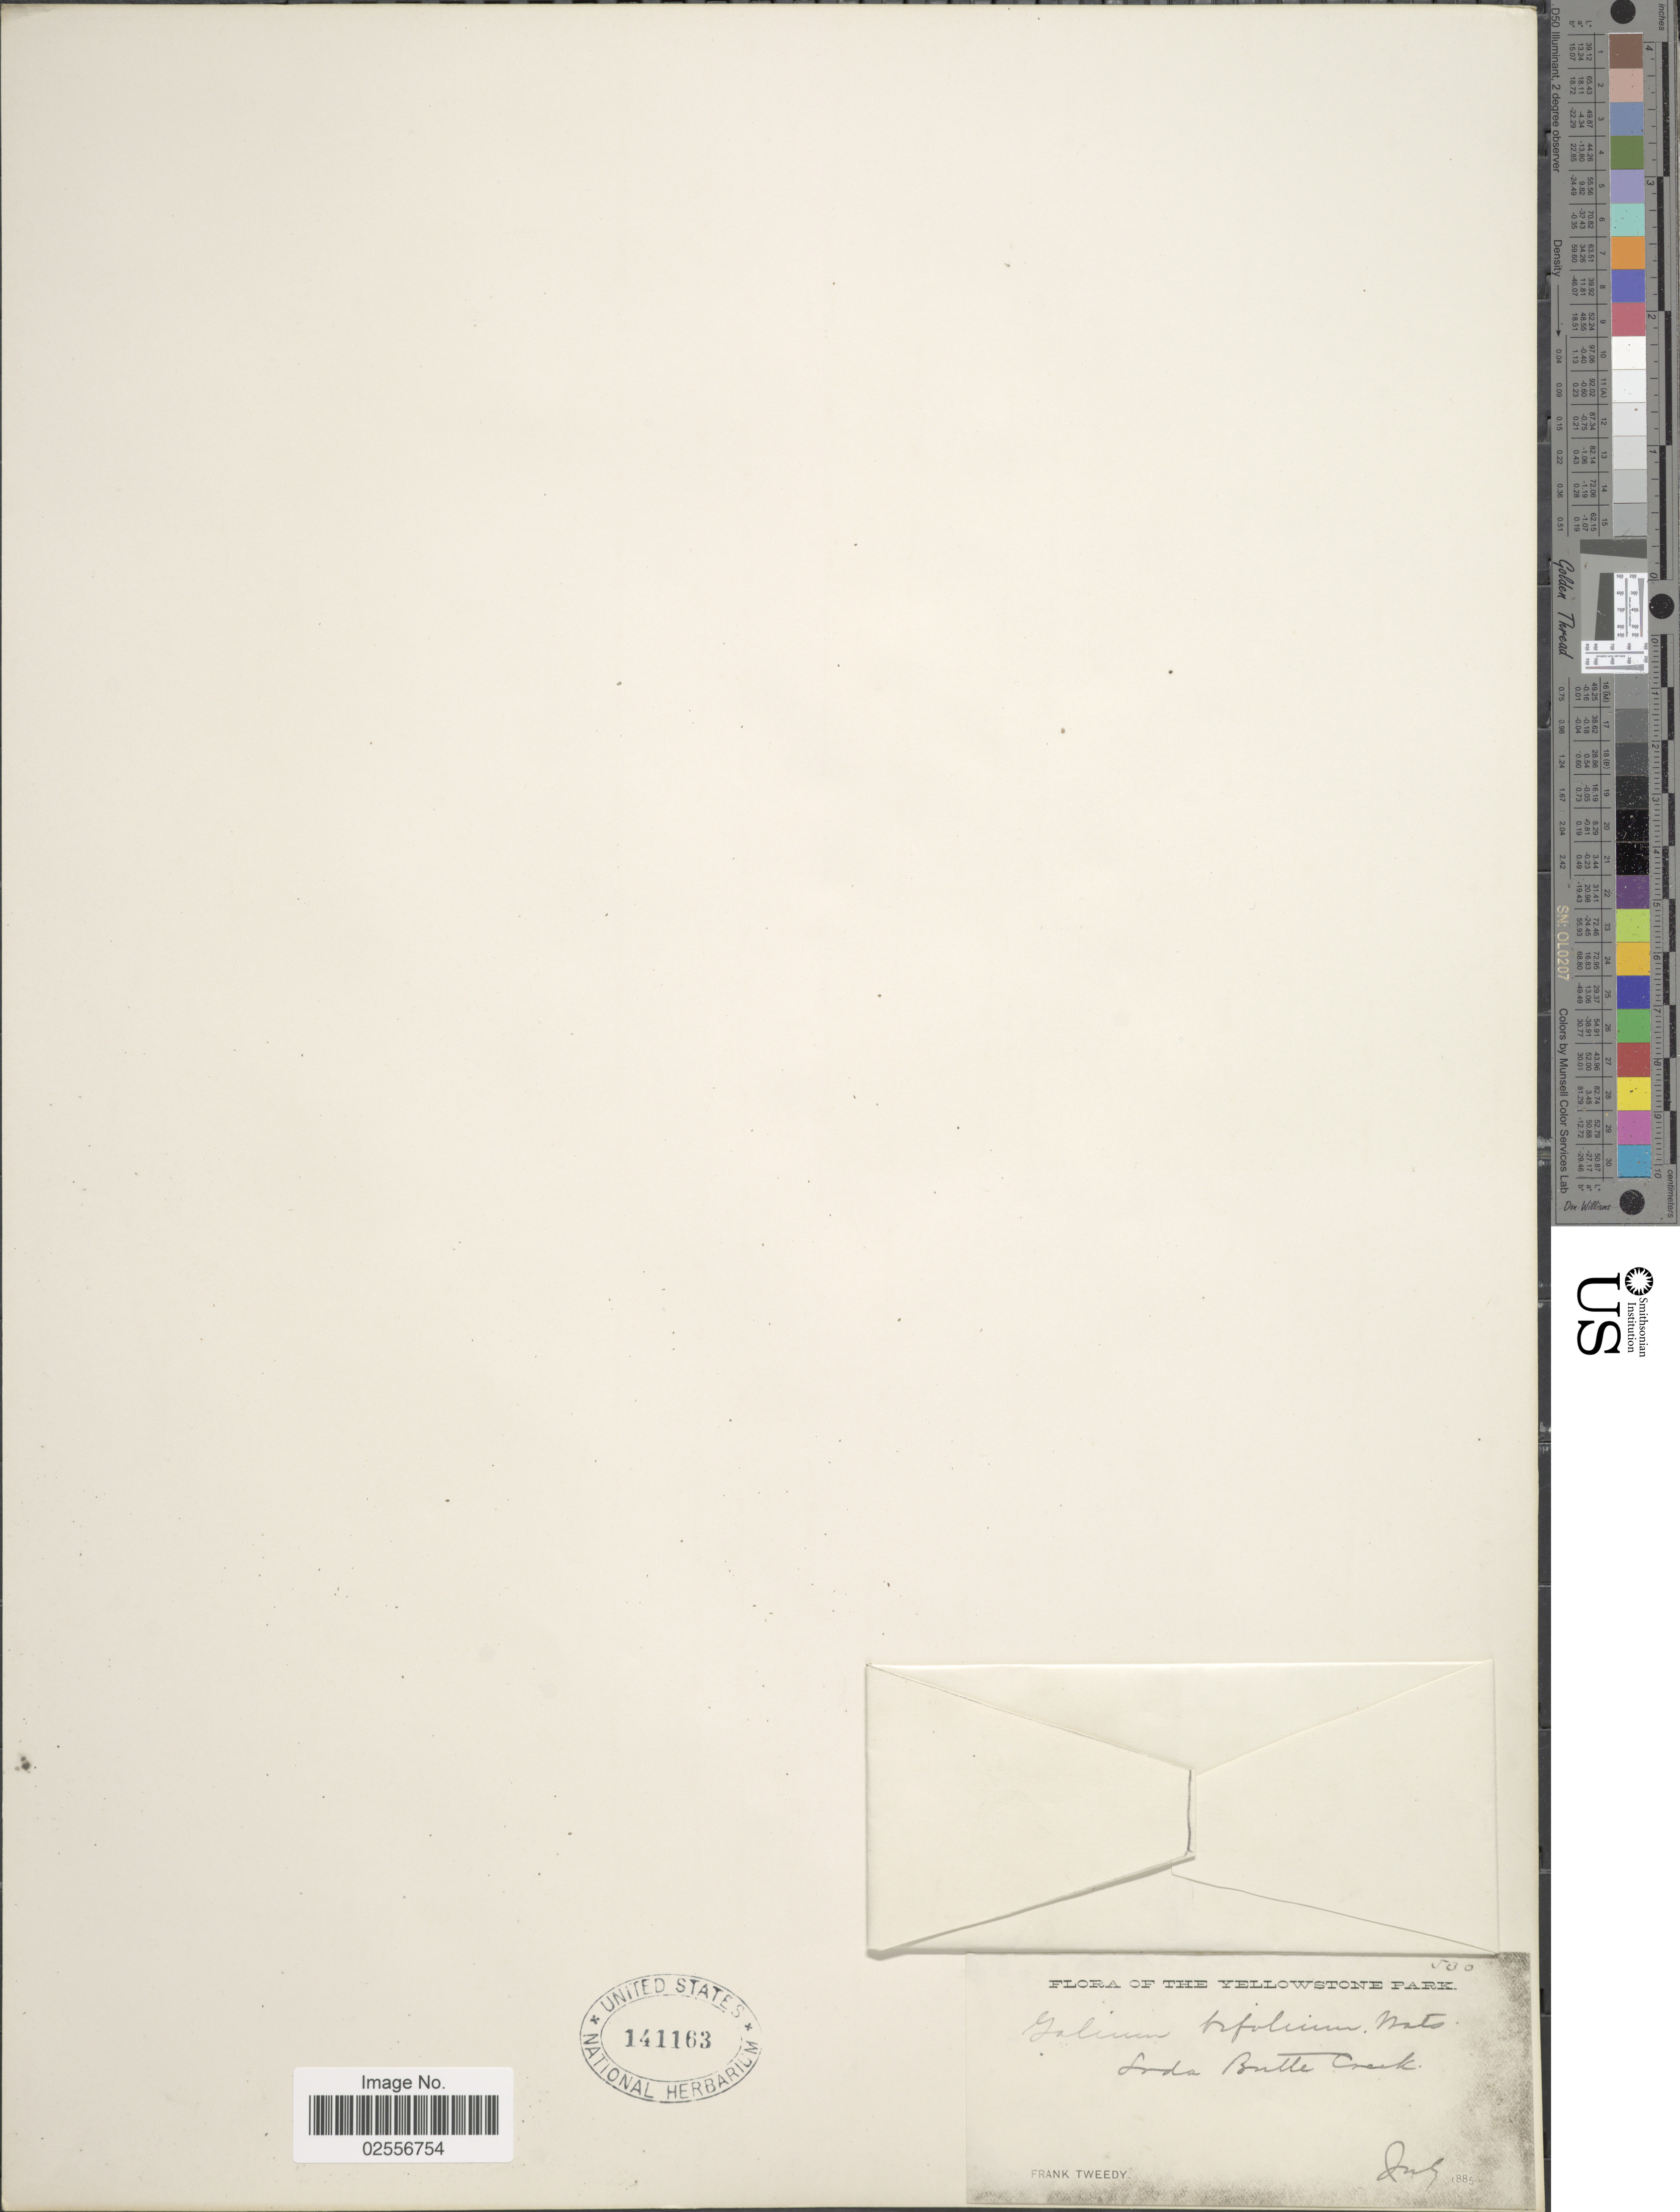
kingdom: Plantae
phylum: Tracheophyta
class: Magnoliopsida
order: Gentianales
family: Rubiaceae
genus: Galium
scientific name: Galium bifolium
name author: S. Watson in C. King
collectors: F. Tweedy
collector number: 530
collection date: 1885-07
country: United States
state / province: Wyoming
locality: Yellowstone Park. Soda Butte Creek.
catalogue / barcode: US 141163